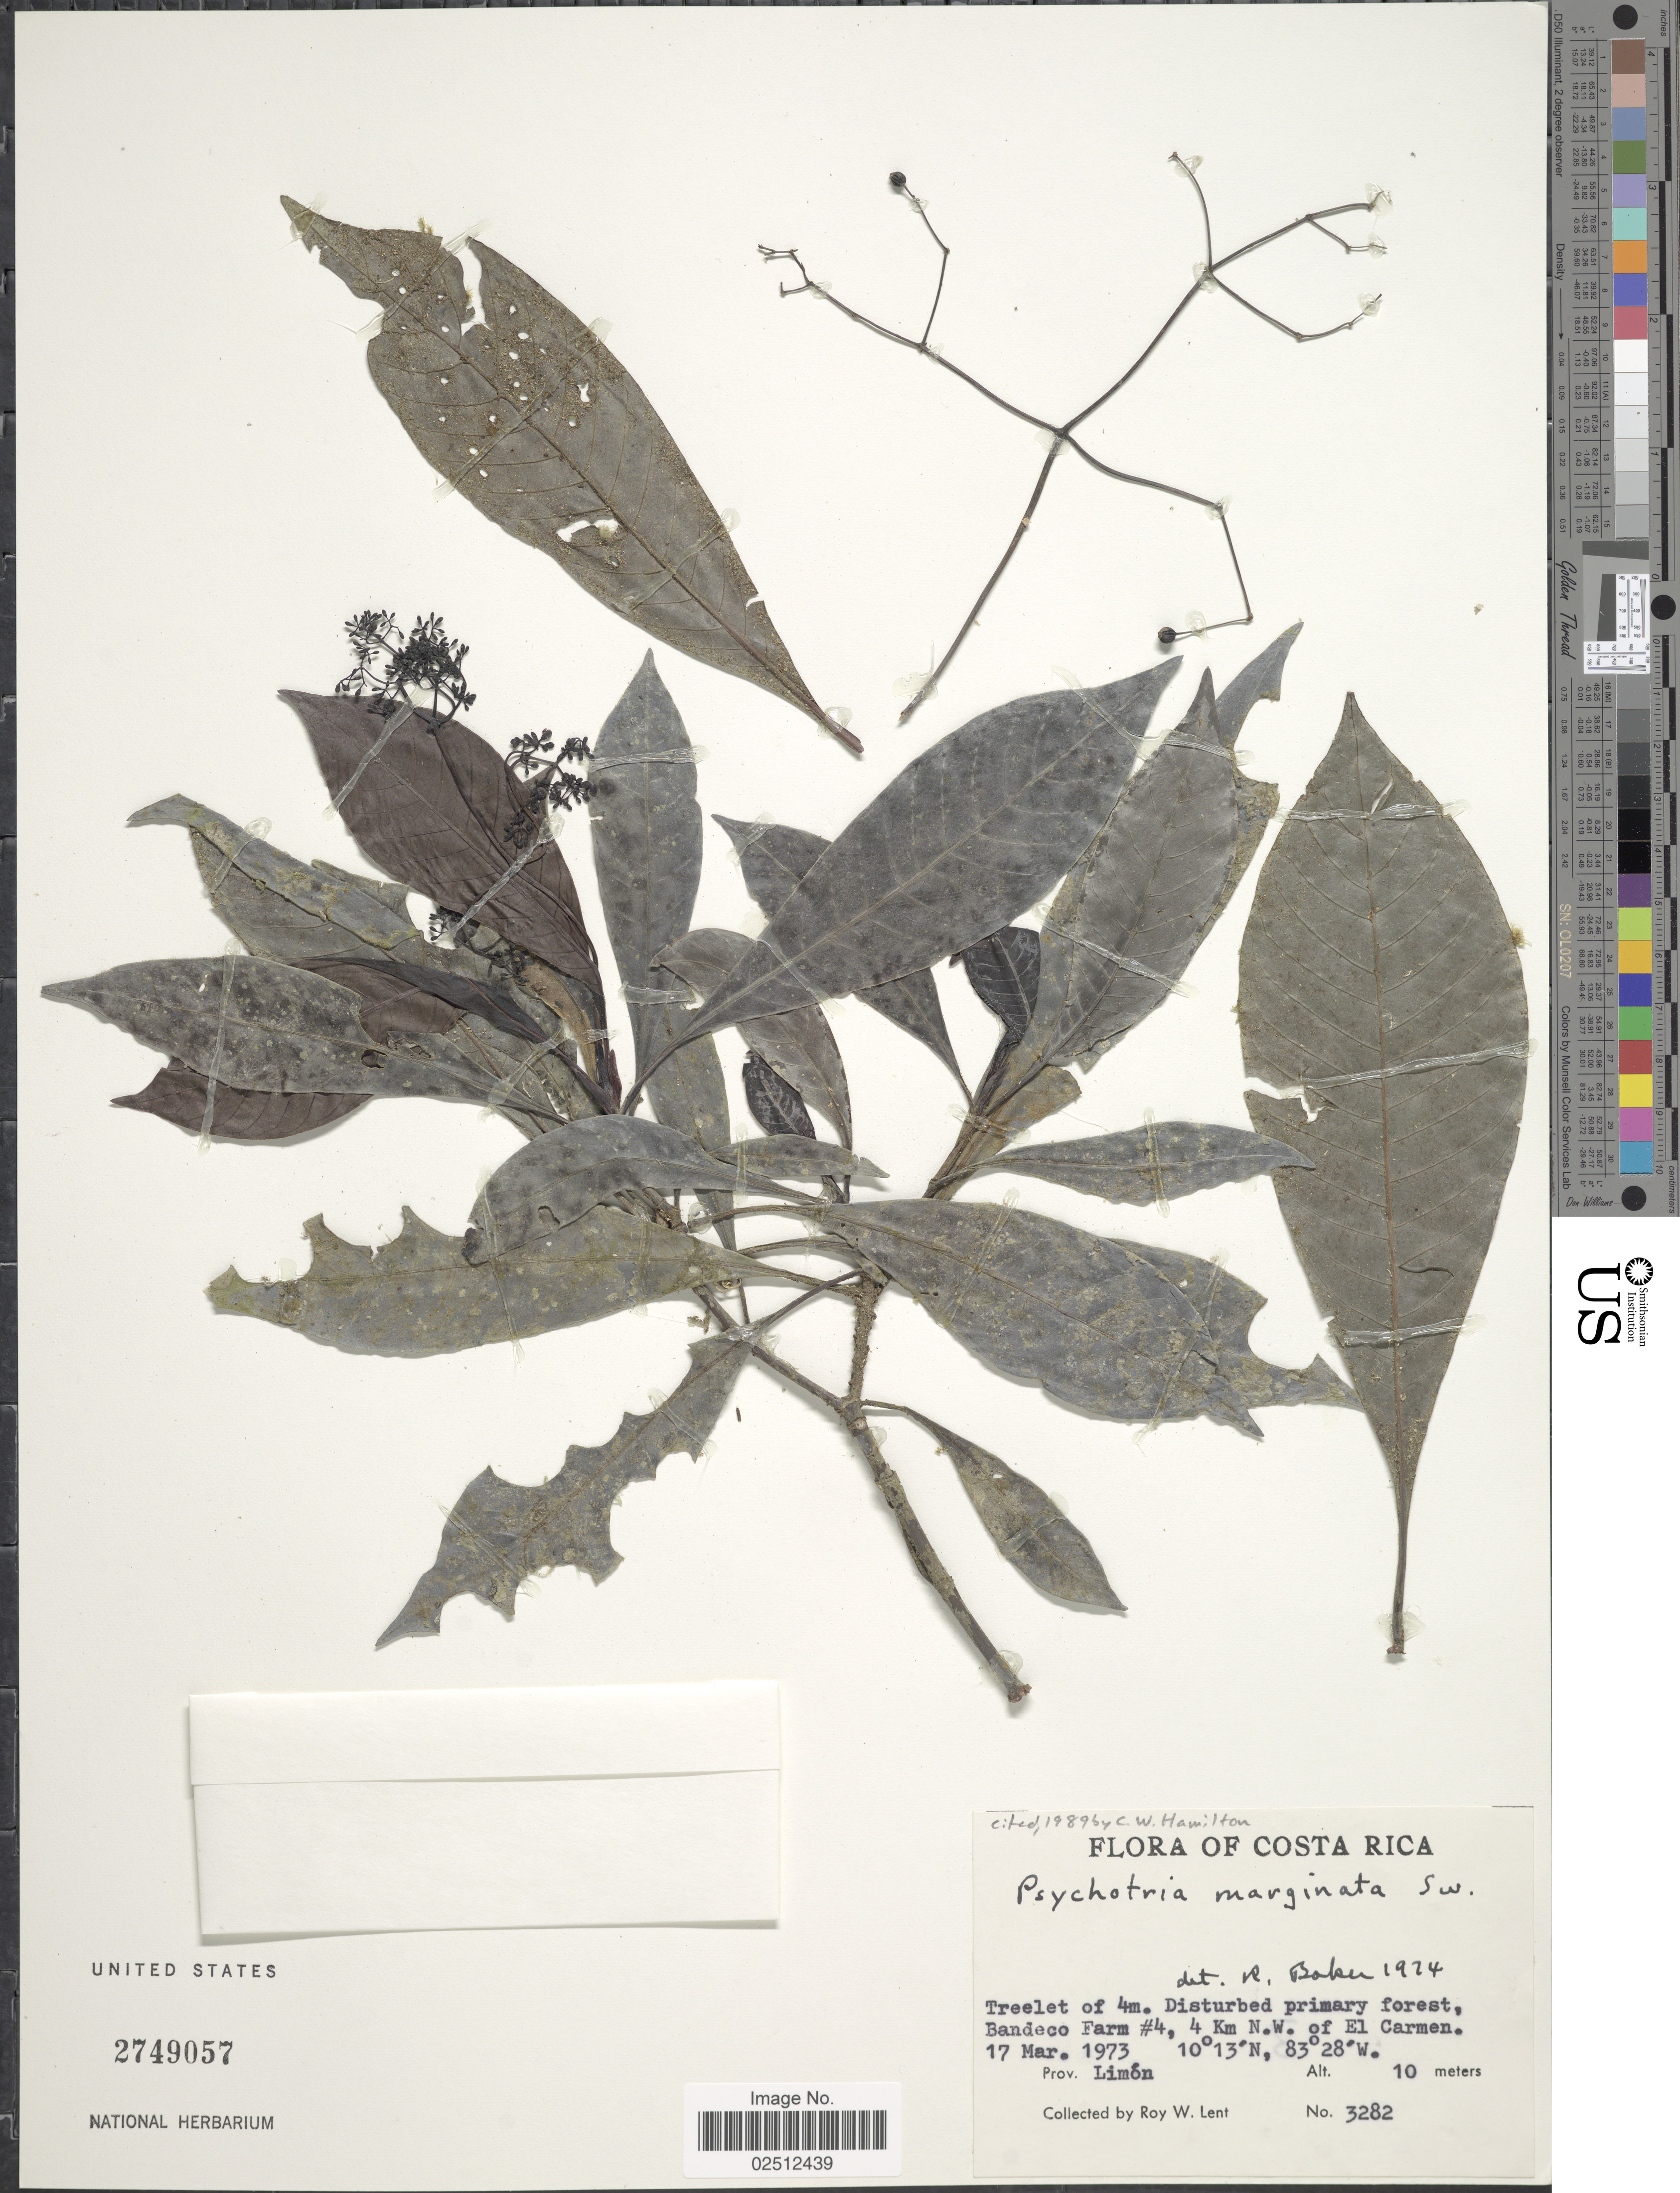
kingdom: Plantae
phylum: Tracheophyta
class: Magnoliopsida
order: Gentianales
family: Rubiaceae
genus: Psychotria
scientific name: Psychotria marginata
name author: Sw.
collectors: R. W. Lent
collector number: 3282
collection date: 1973-03-17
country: Costa Rica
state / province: Limón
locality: Bandeco Farm #4.4 Km N.W. of El Carmen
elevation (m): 10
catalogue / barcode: US 2749057